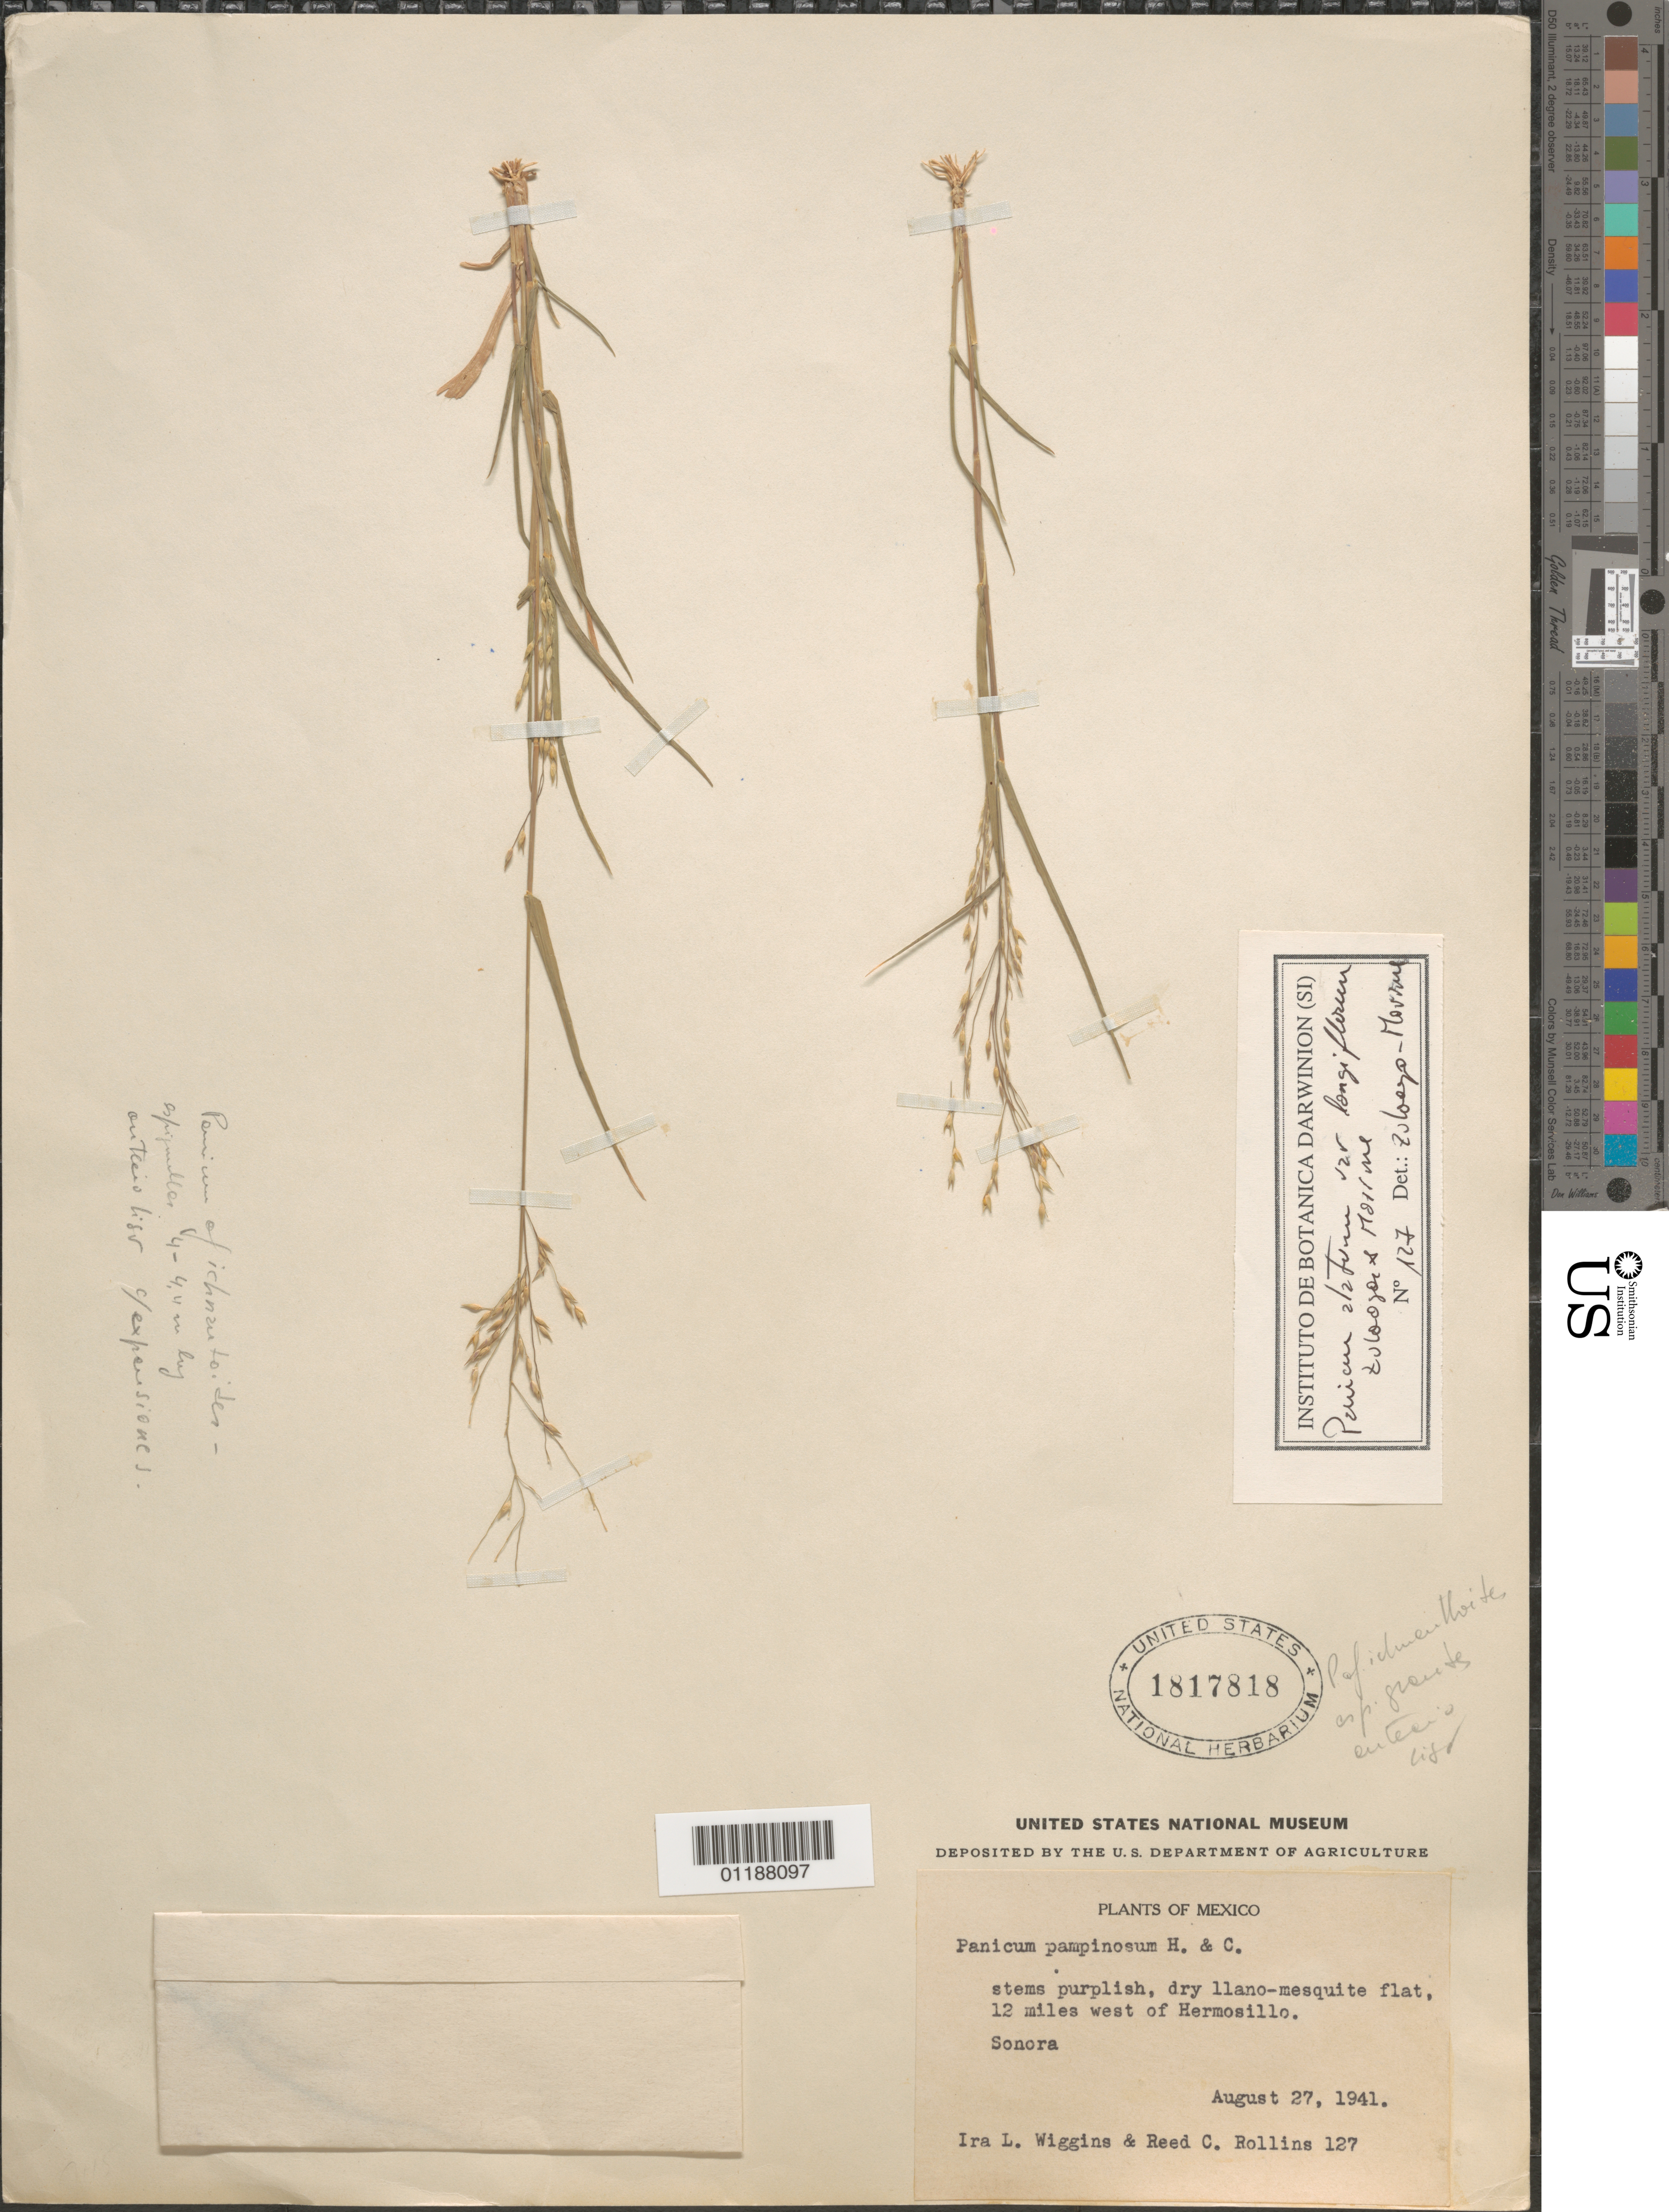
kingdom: Plantae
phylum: Tracheophyta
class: Liliopsida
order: Poales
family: Poaceae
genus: Panicum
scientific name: Panicum alatum var. longiflorum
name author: Zuloaga & Morrone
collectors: I. L. Wiggins & R. C. Rollins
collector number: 127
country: Mexico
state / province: Sonora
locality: W of Hermosillo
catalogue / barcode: US 1817818